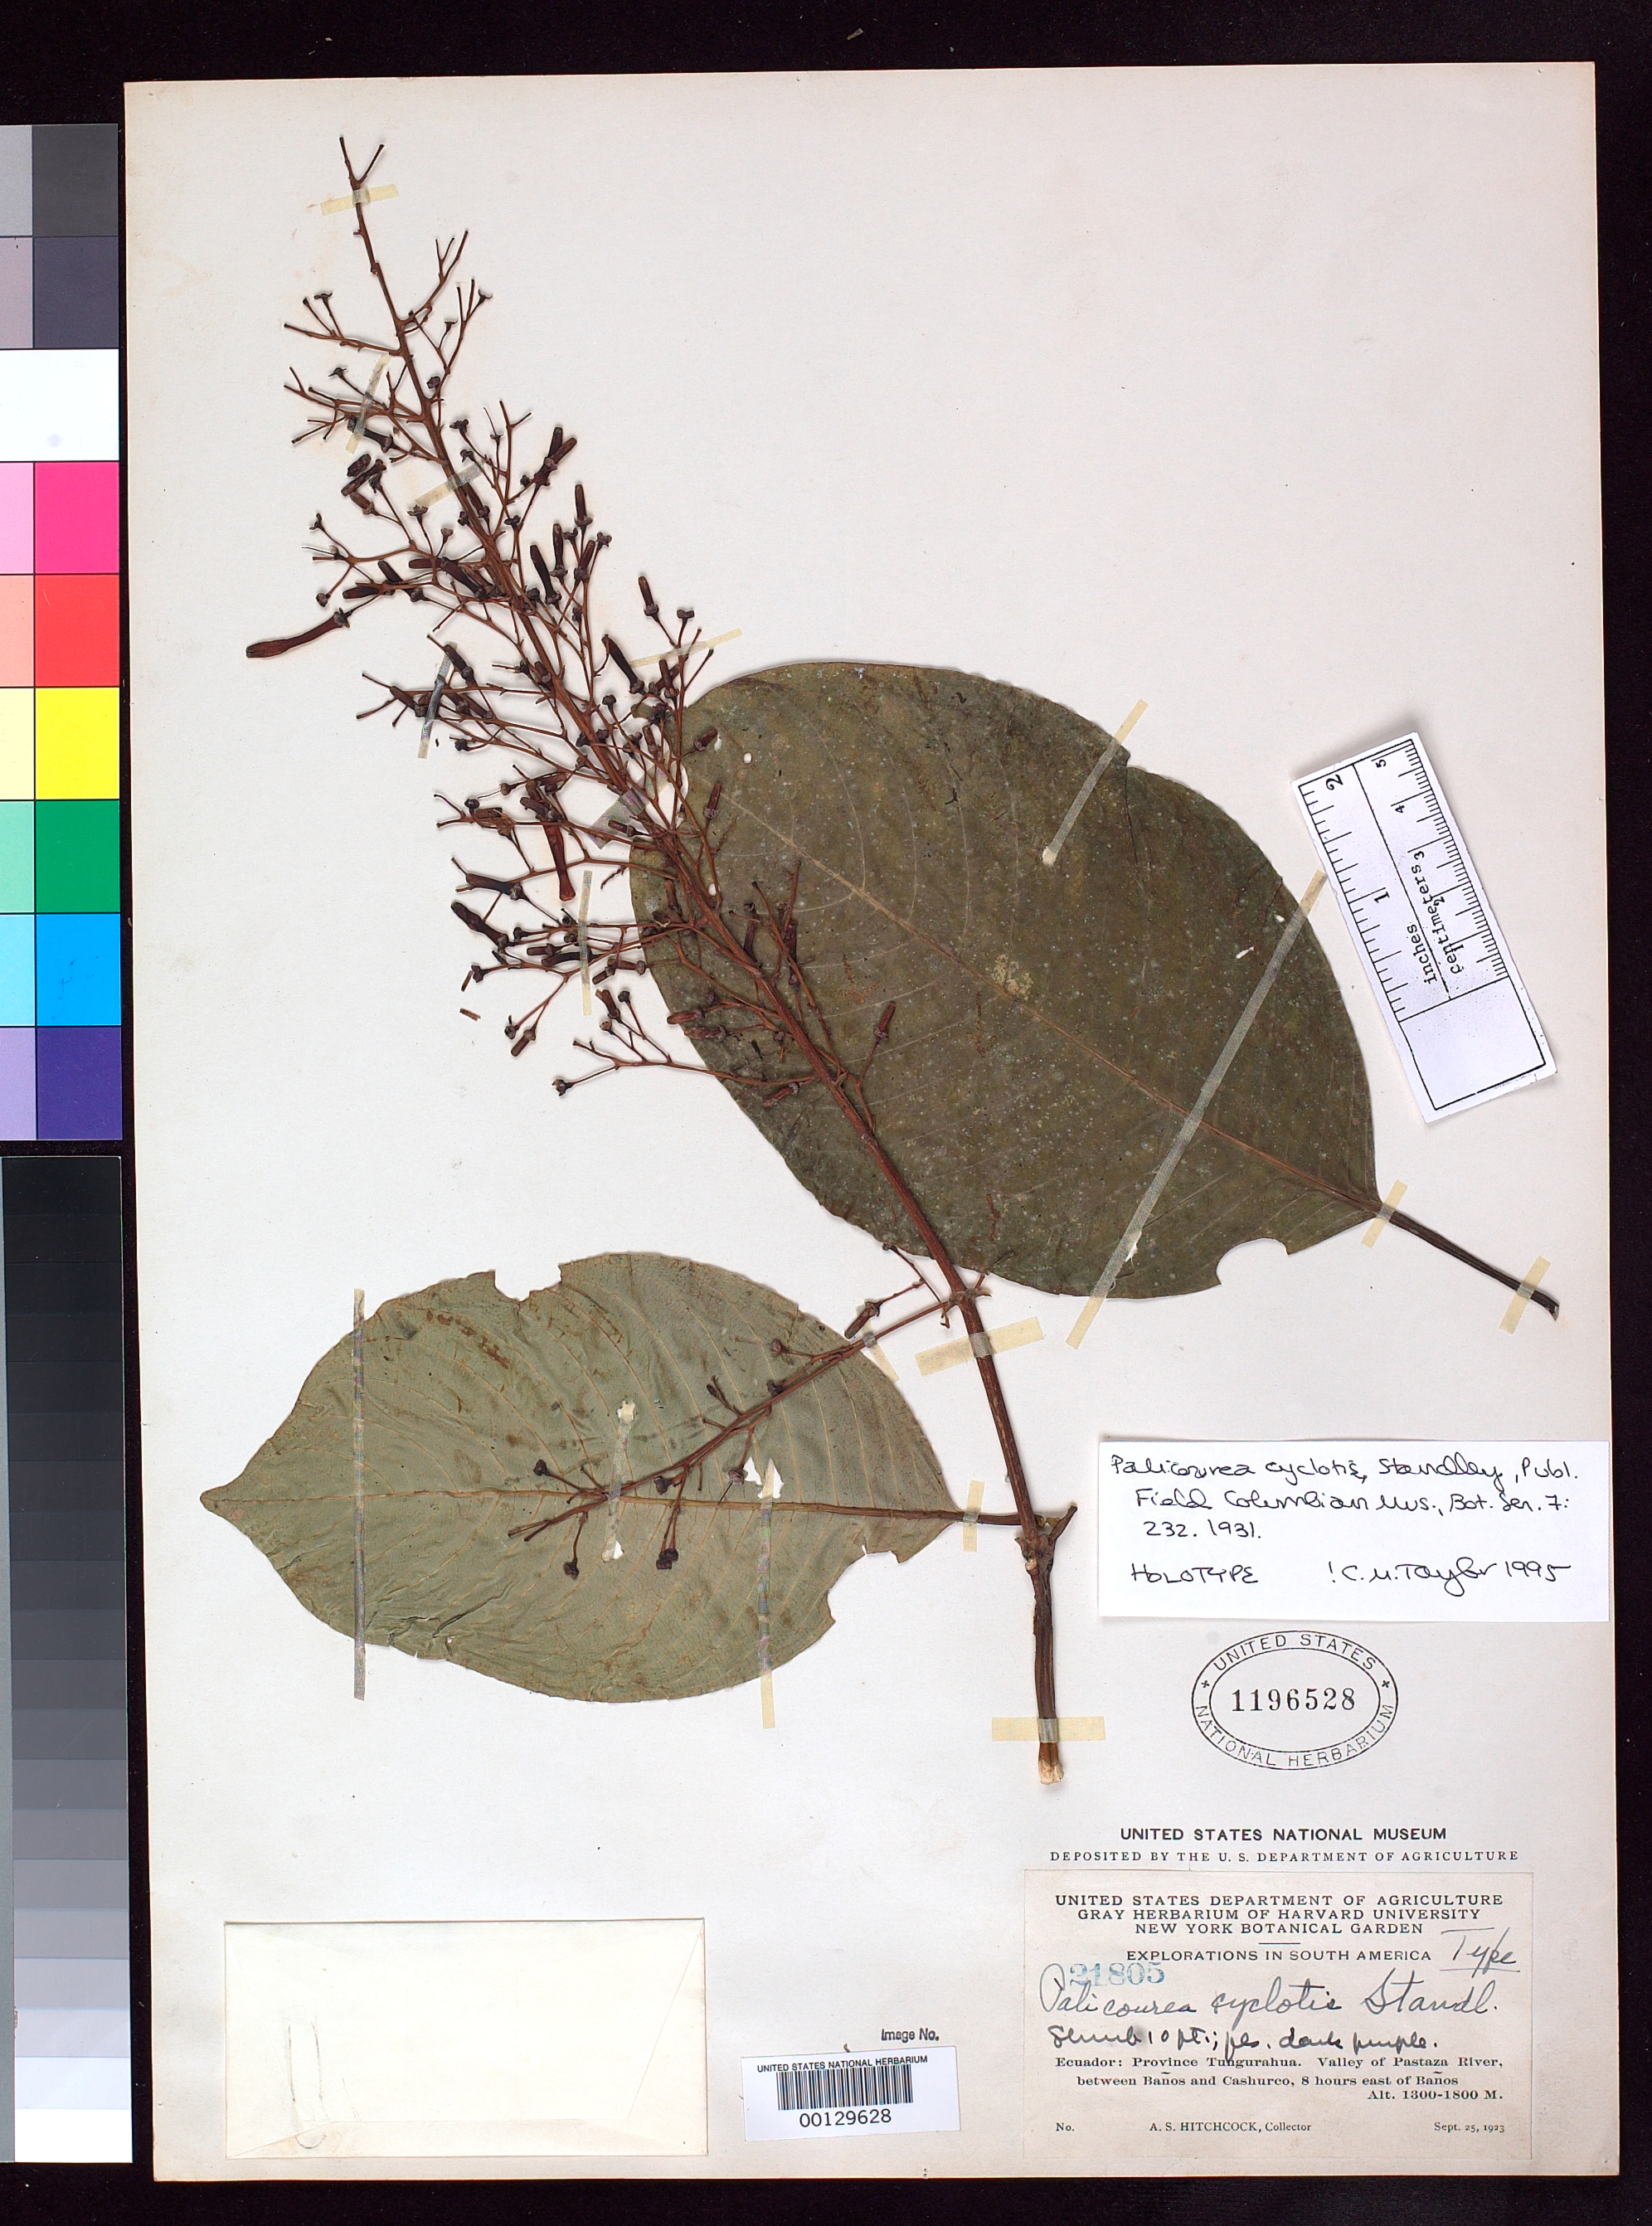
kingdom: Plantae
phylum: Tracheophyta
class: Magnoliopsida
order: Gentianales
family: Rubiaceae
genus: Palicourea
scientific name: Palicourea cyclotis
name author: Standl.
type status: Holotype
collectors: A. S. Hitchcock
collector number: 21805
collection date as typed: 25 Sep 1923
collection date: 1923-09-25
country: Ecuador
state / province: Tungurahua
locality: Valley of Pastaza River Valley, between Banos and Cashurco.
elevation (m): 1300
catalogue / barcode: US 1196528